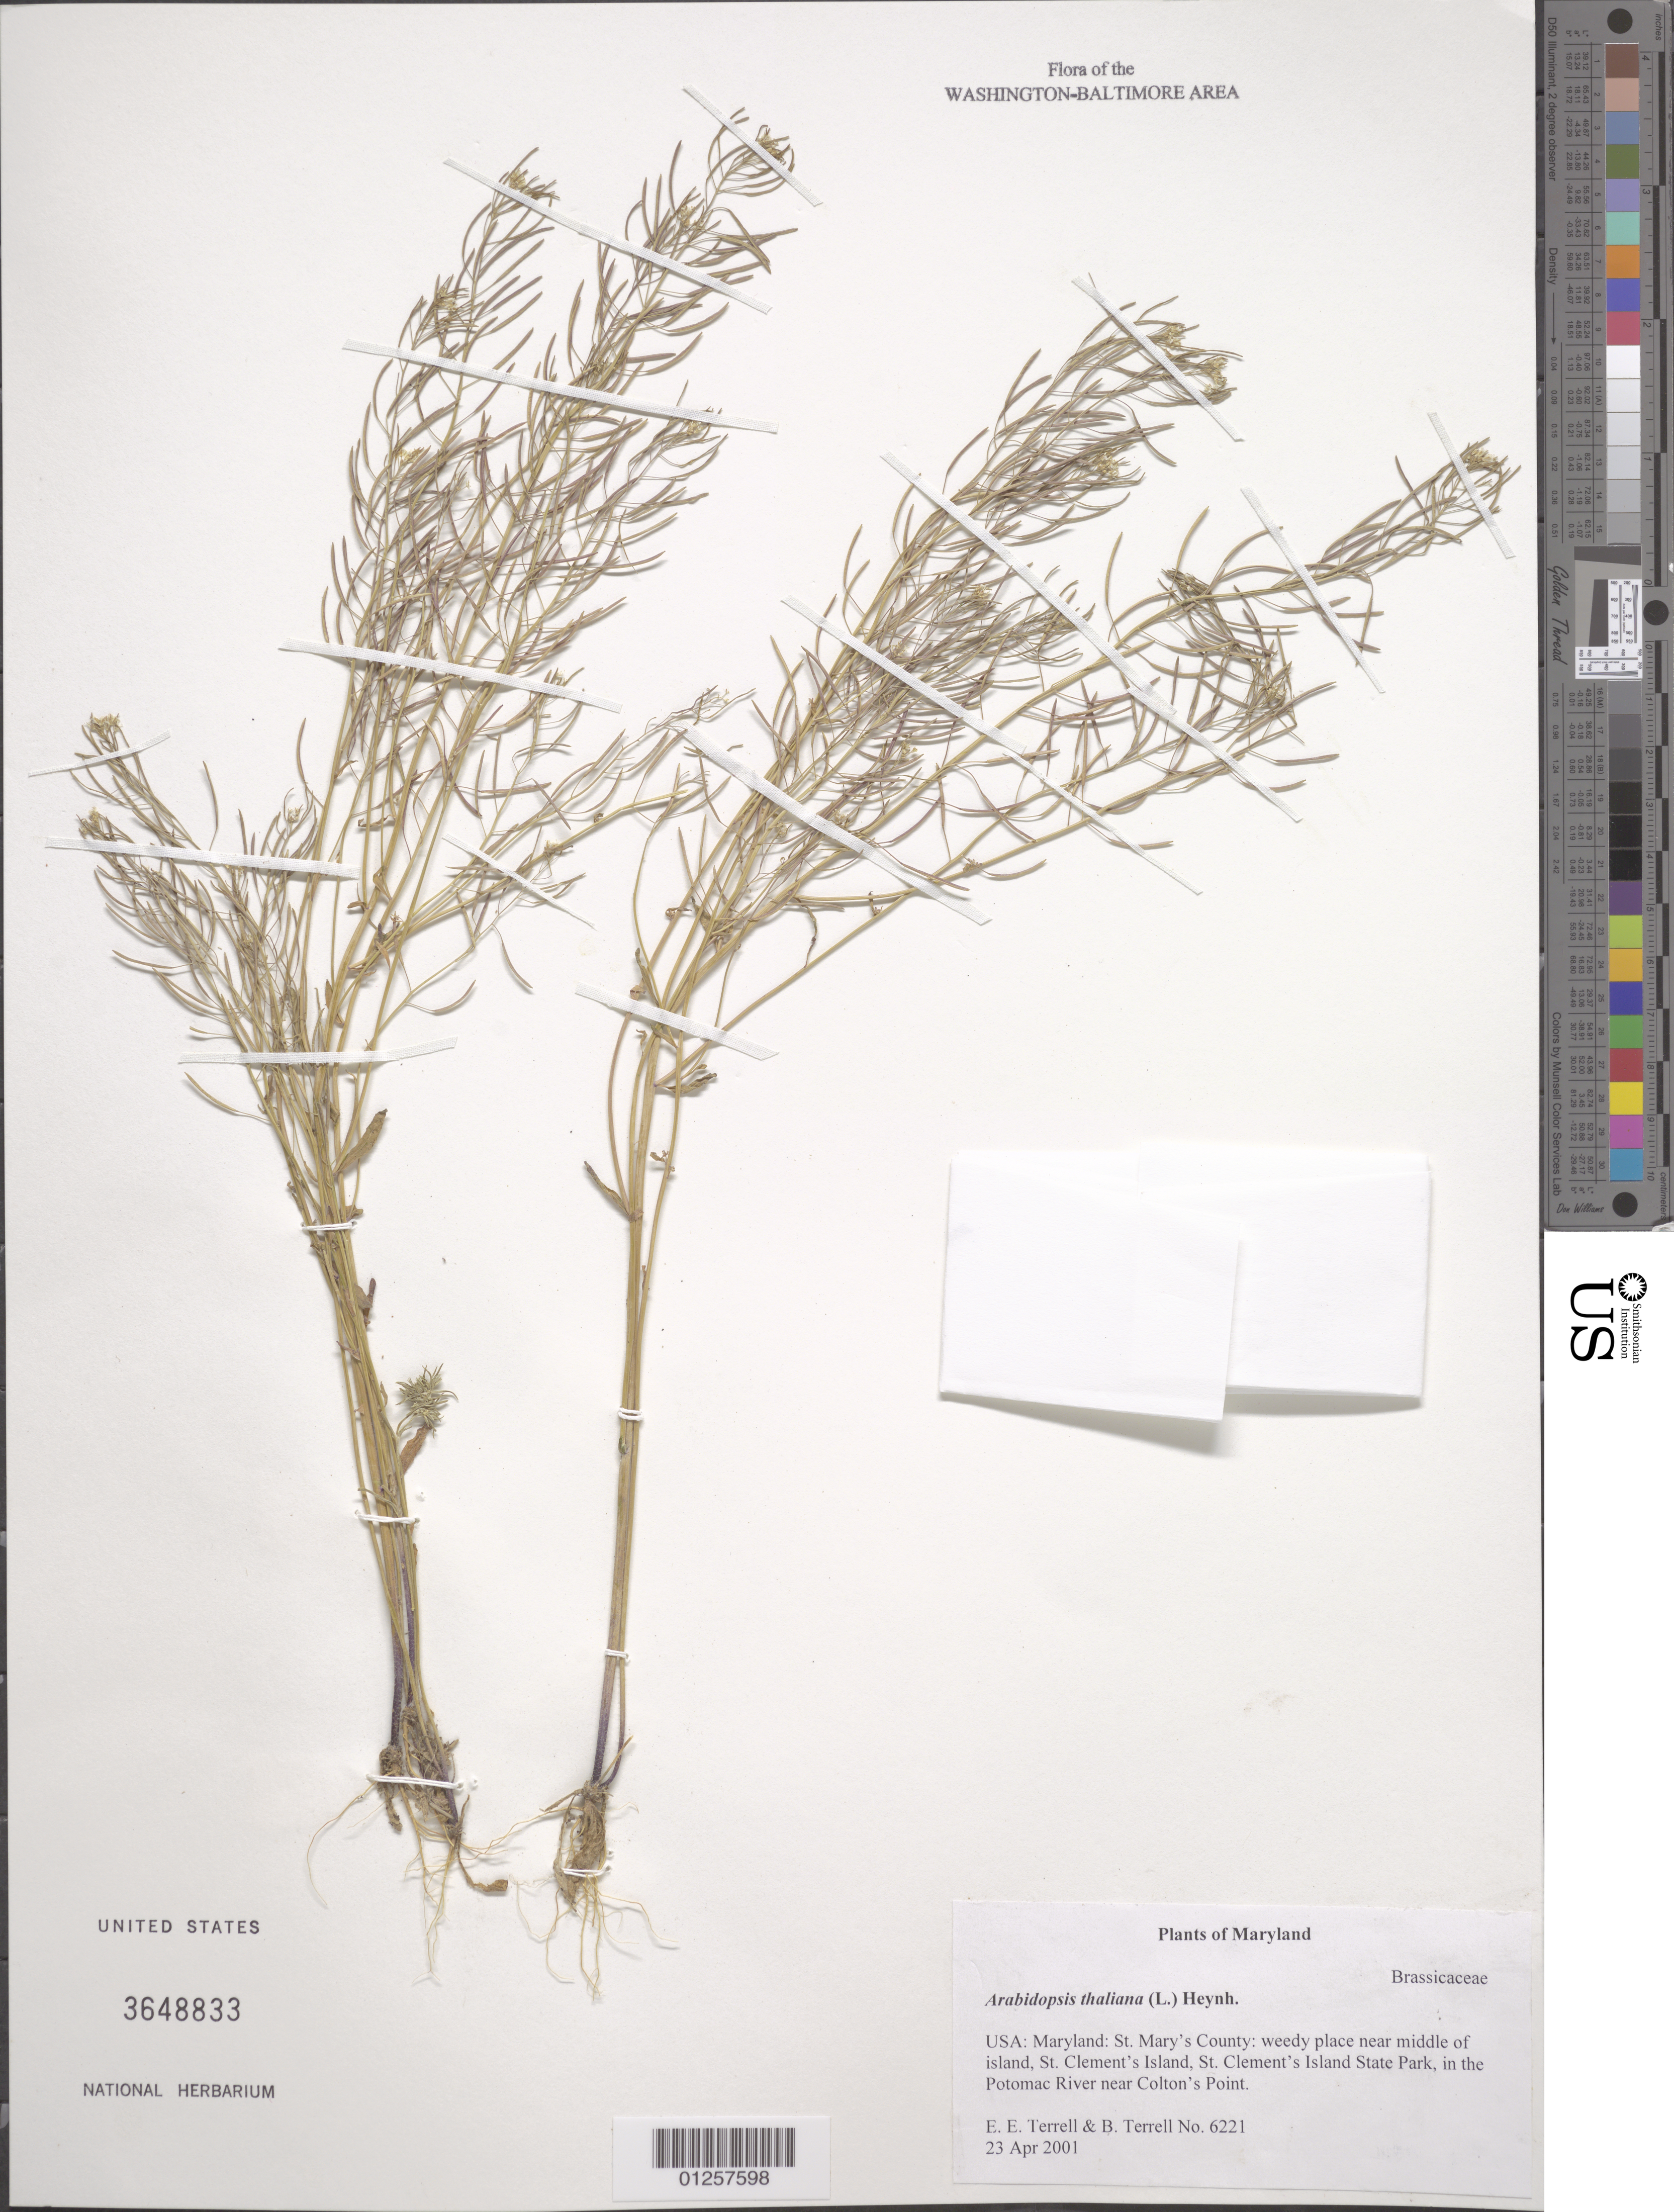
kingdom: Plantae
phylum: Tracheophyta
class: Magnoliopsida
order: Brassicales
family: Brassicaceae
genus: Arabidopsis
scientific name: Arabidopsis thaliana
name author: (L.) Heynh.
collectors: E. E. Terrell & B. Terrell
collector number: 6221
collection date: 2001-04-23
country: United States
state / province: Maryland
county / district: St. Mary's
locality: Weedy place near middle of island, St. Clement's Island, St. Clement's Island Park, in the Potomac River near Colton's Point.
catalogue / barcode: US 3648833